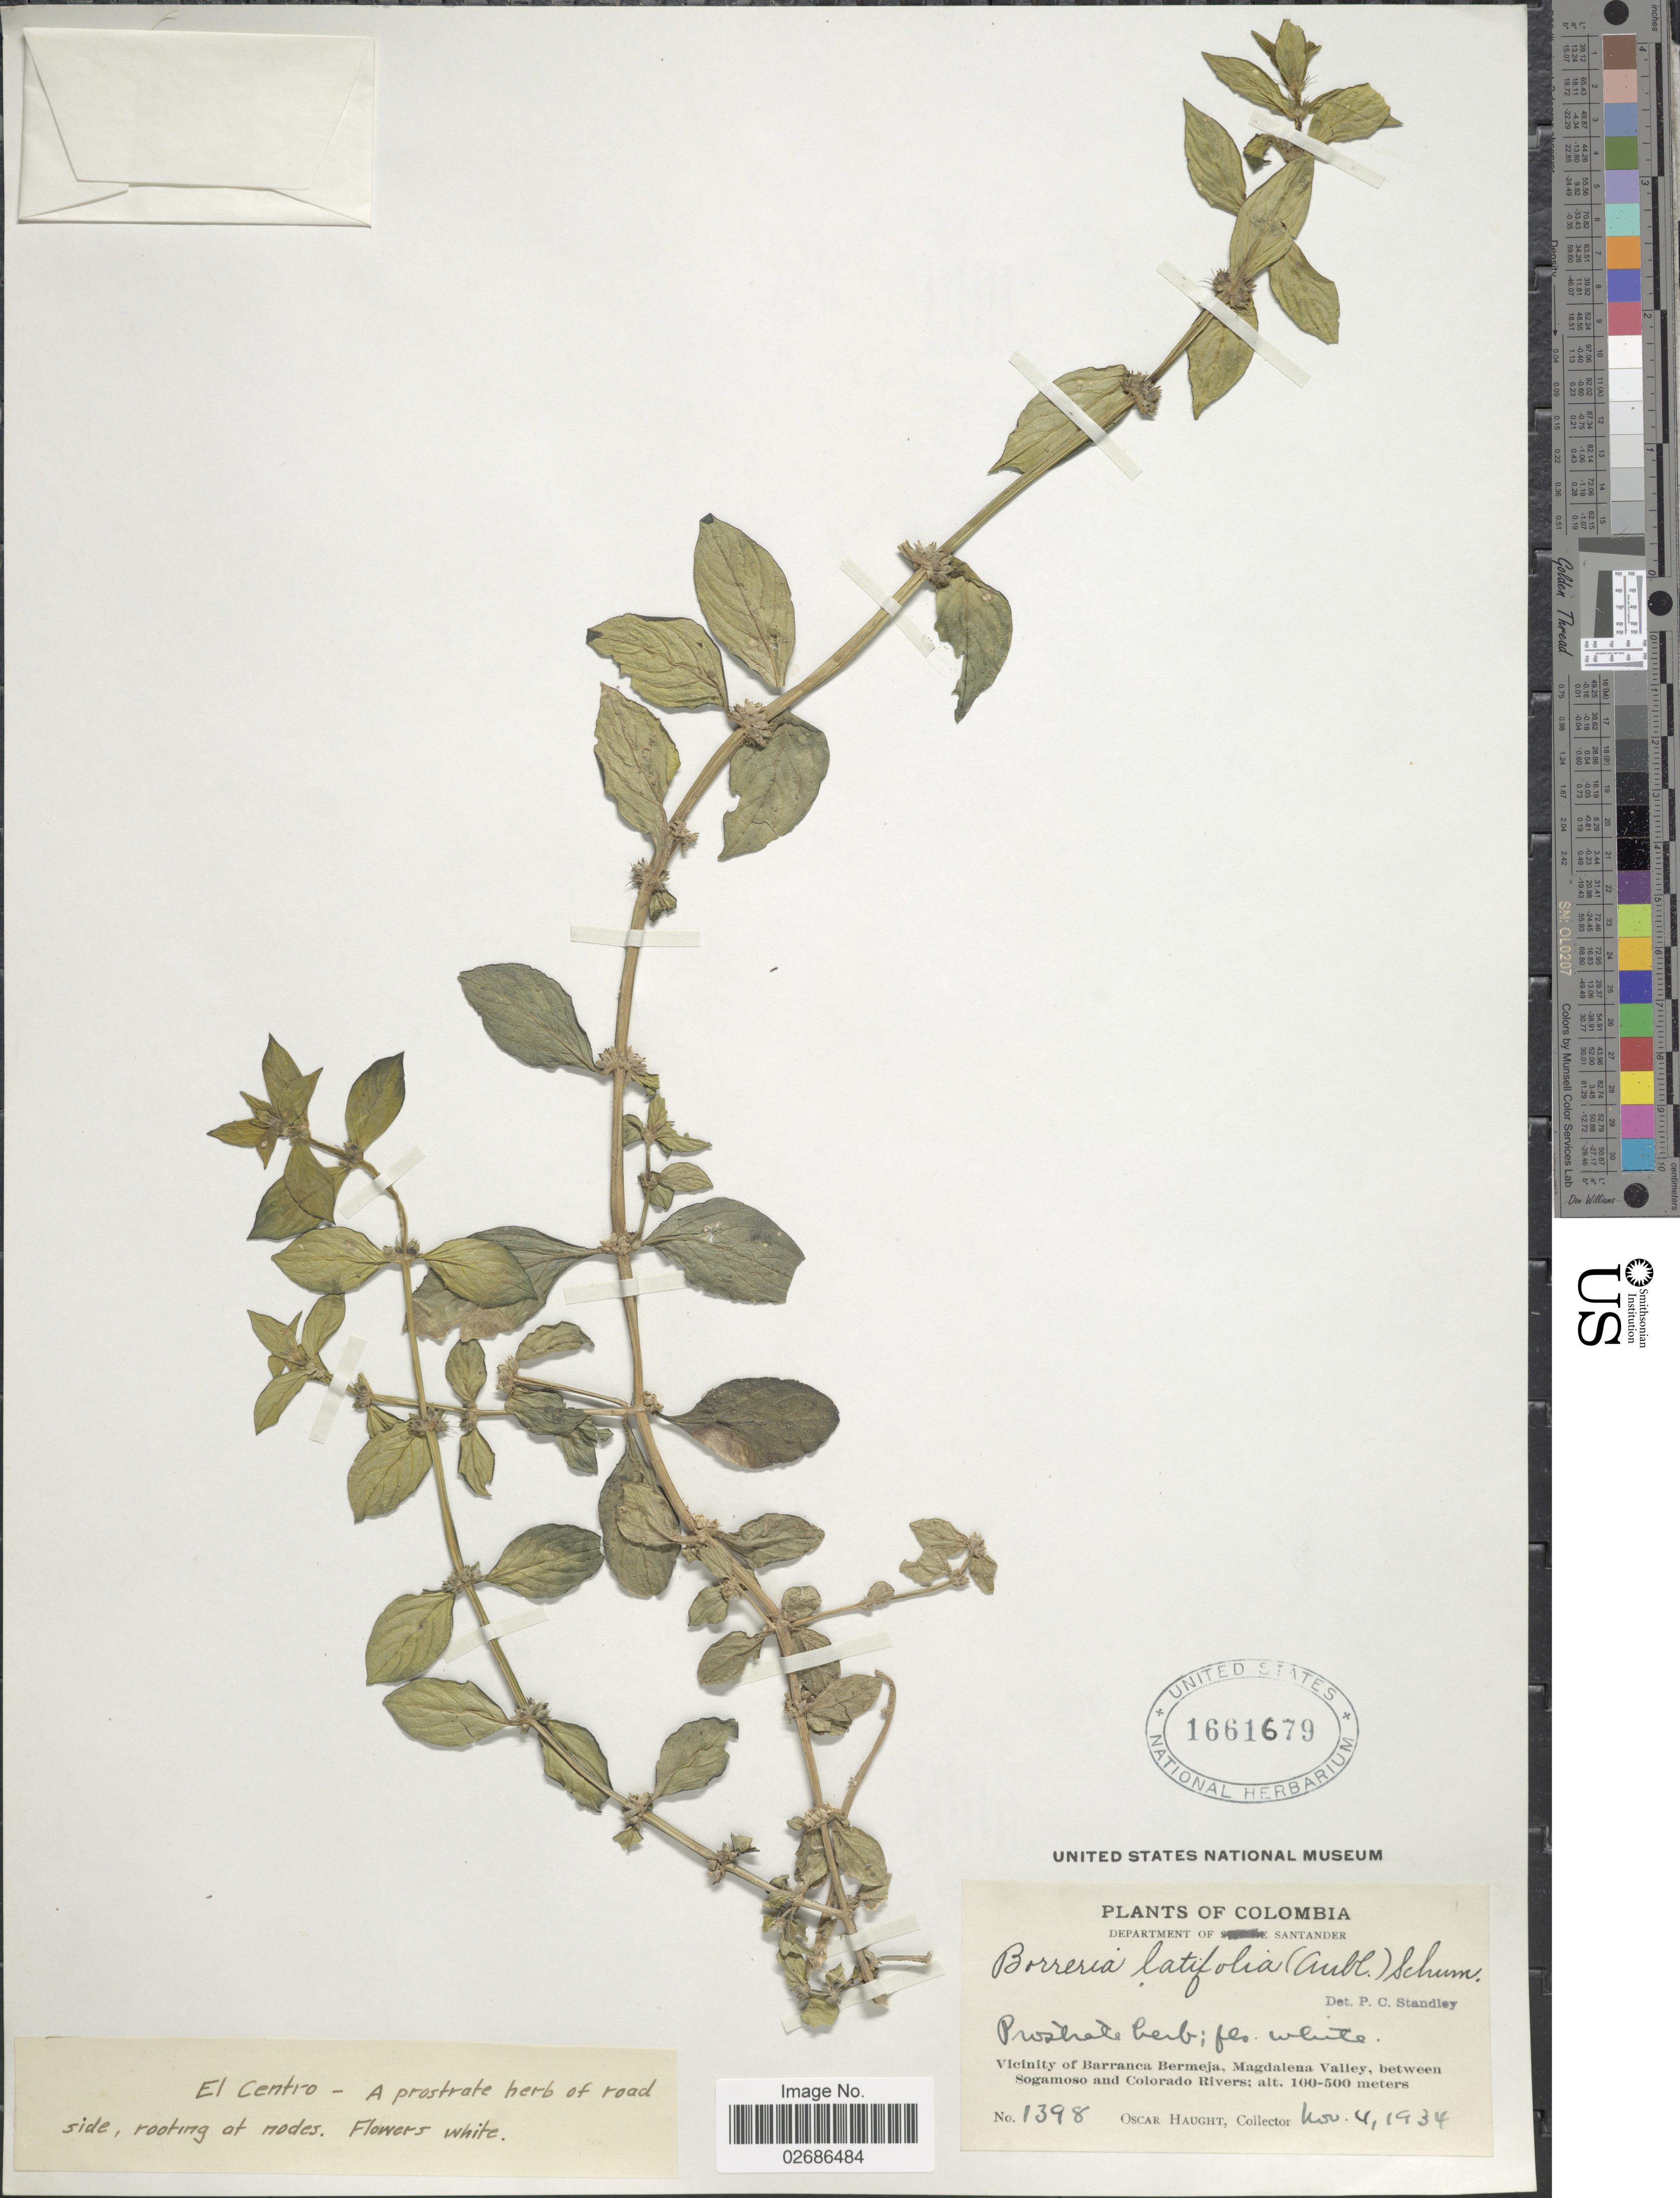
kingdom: Plantae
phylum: Tracheophyta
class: Magnoliopsida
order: Gentianales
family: Rubiaceae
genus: Borreria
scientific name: Borreria latifolia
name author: (Aubl.) K. Schum.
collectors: O. L. Haught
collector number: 1398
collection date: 1934-11-04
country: Colombia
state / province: Santander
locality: Department of Santander, Vicinity of Barranca Bemeja, Magdalena Valley, between Sogamoso and Colorado Rivers. El Centro.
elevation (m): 100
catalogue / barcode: US 1661679